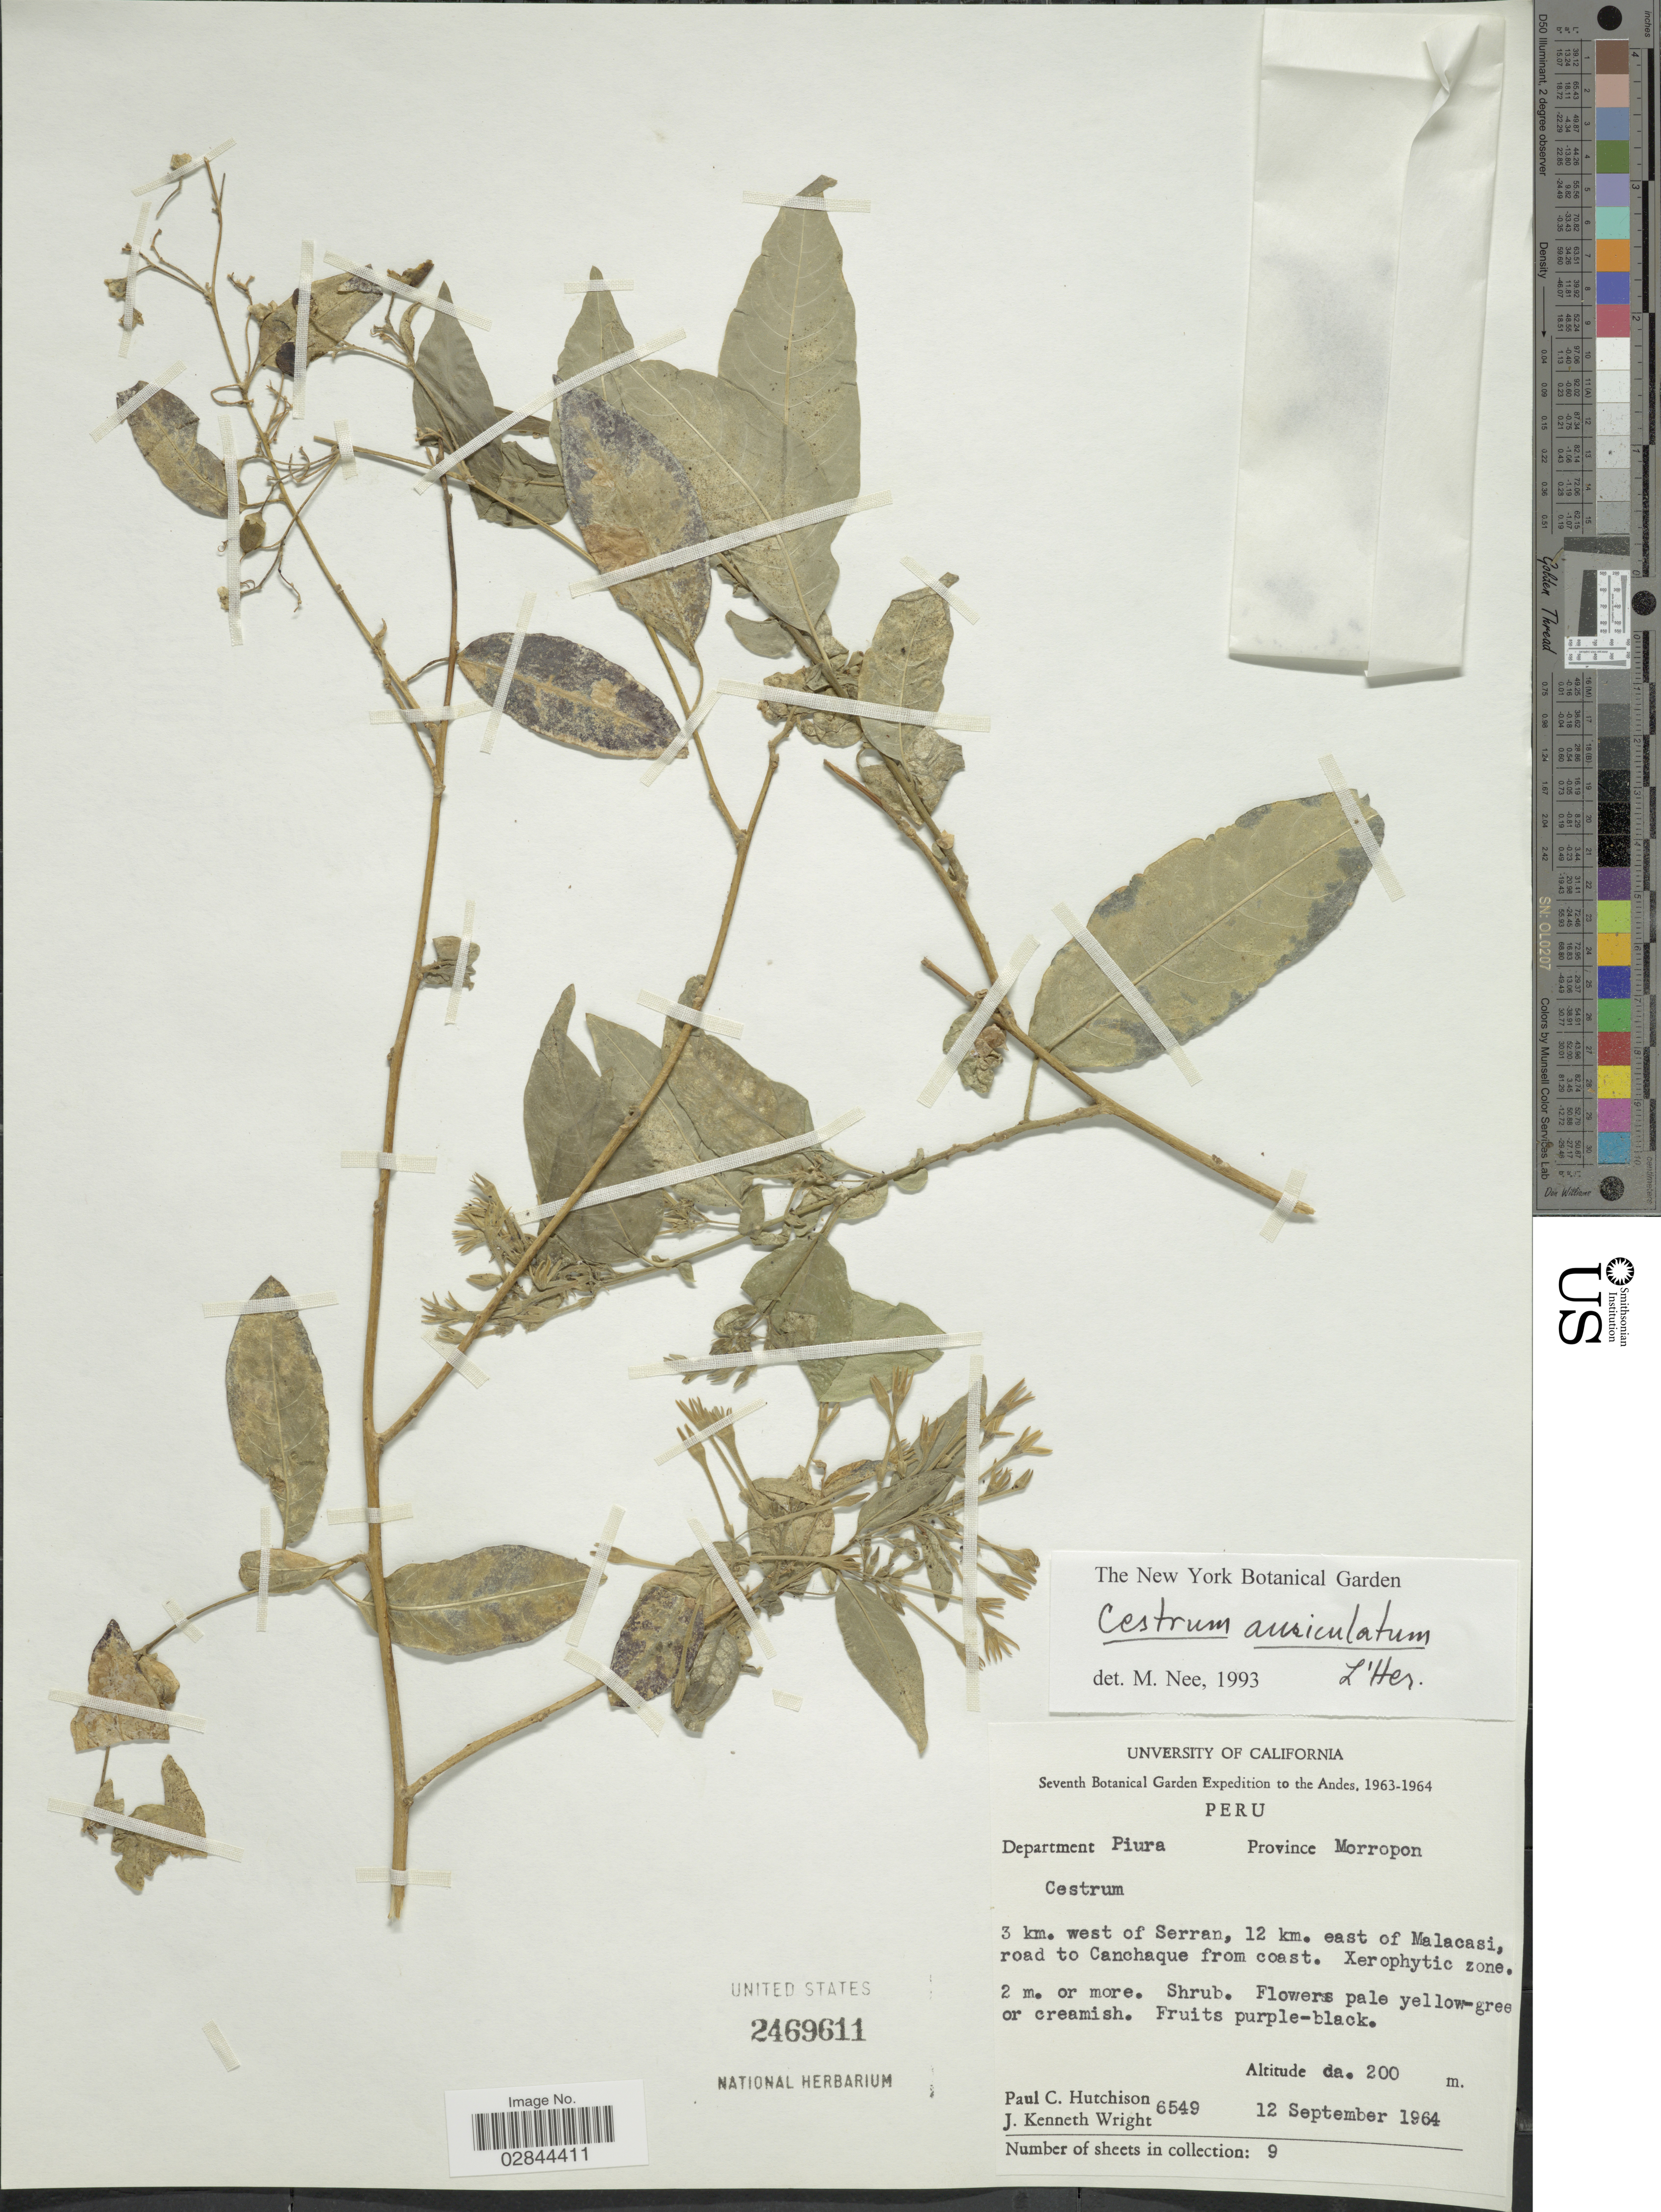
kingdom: Plantae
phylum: Tracheophyta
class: Magnoliopsida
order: Solanales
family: Solanaceae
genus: Cestrum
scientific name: Cestrum auriculatum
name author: L'Hér.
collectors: P. C. Hutchison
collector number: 6549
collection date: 1964-09-12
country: Peru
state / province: Piura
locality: Department Piura, Province Morropon, 3 km. west of Serran, 12 km. east of Malacasi, road to Canchaque from coast, Xerophytic zone.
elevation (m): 200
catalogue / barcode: US 2469611